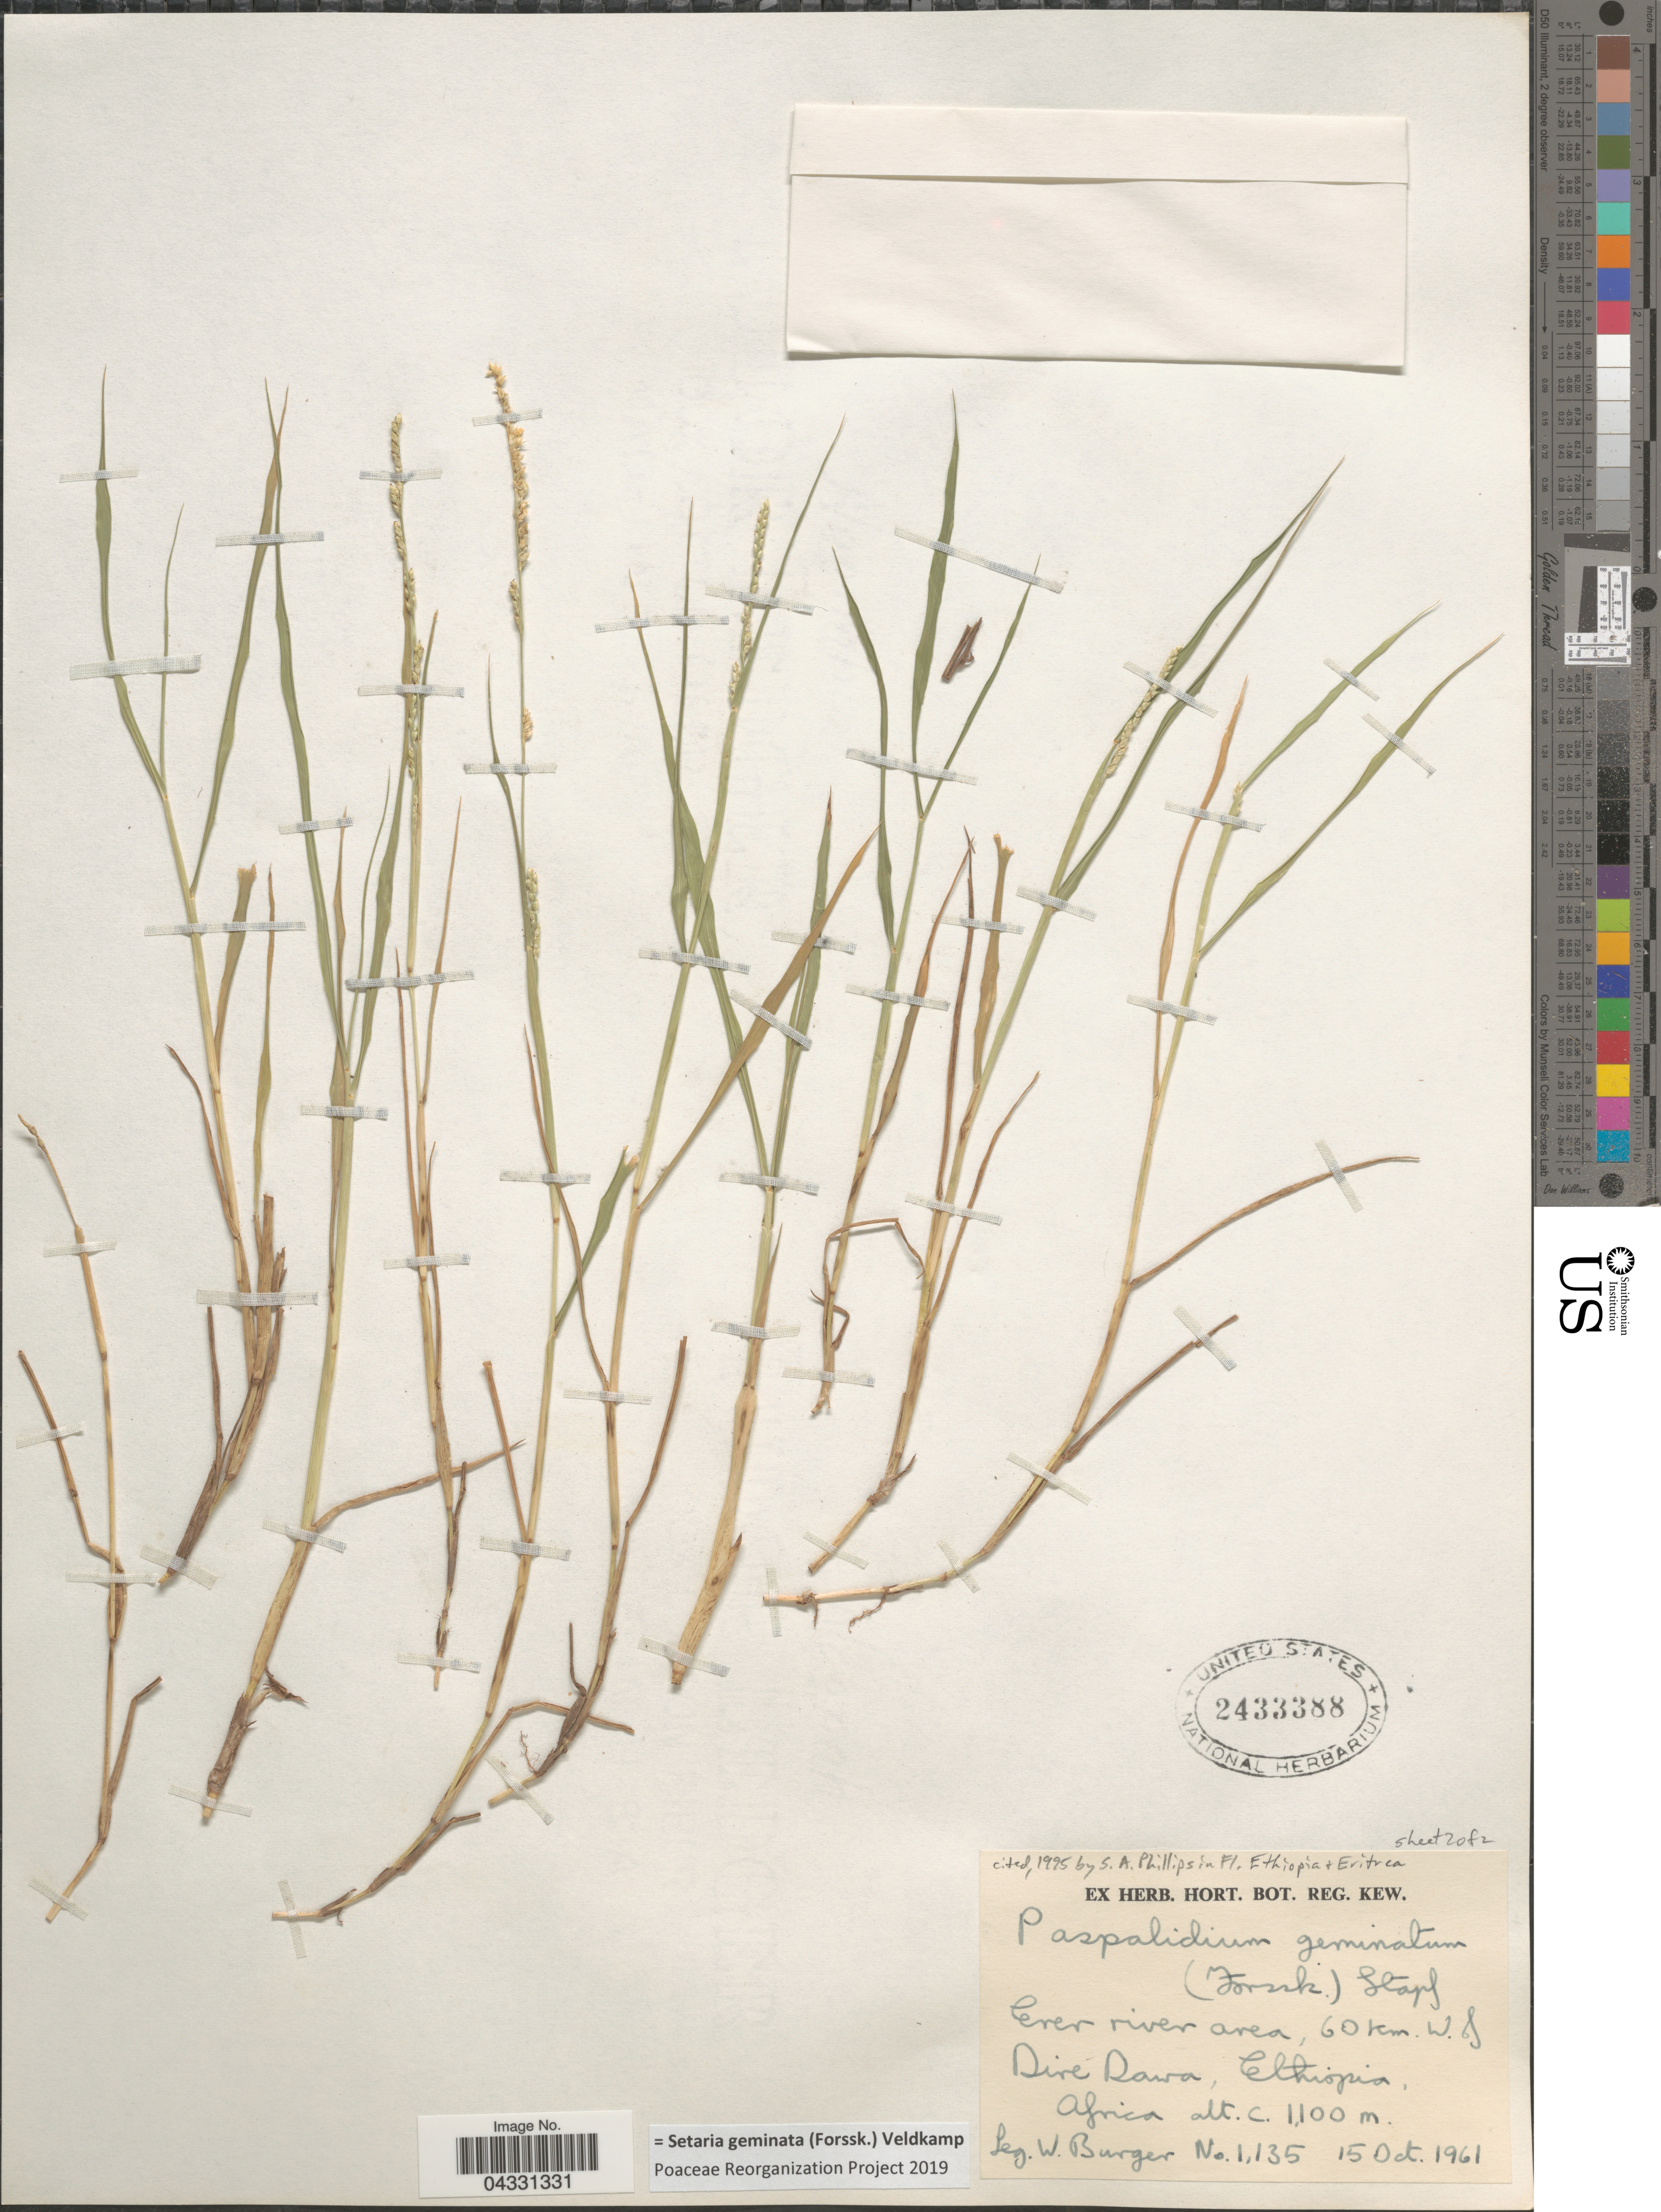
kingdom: Plantae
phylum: Tracheophyta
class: Liliopsida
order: Poales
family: Poaceae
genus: Setaria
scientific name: Setaria geminata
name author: (Forssk.) Veldkamp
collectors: W. Burger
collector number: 1135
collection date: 1961-10-15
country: Ethiopia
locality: Erer river area, 60 Km. W. of Dire Rawa. Africa.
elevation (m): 1100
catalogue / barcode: US 2433388